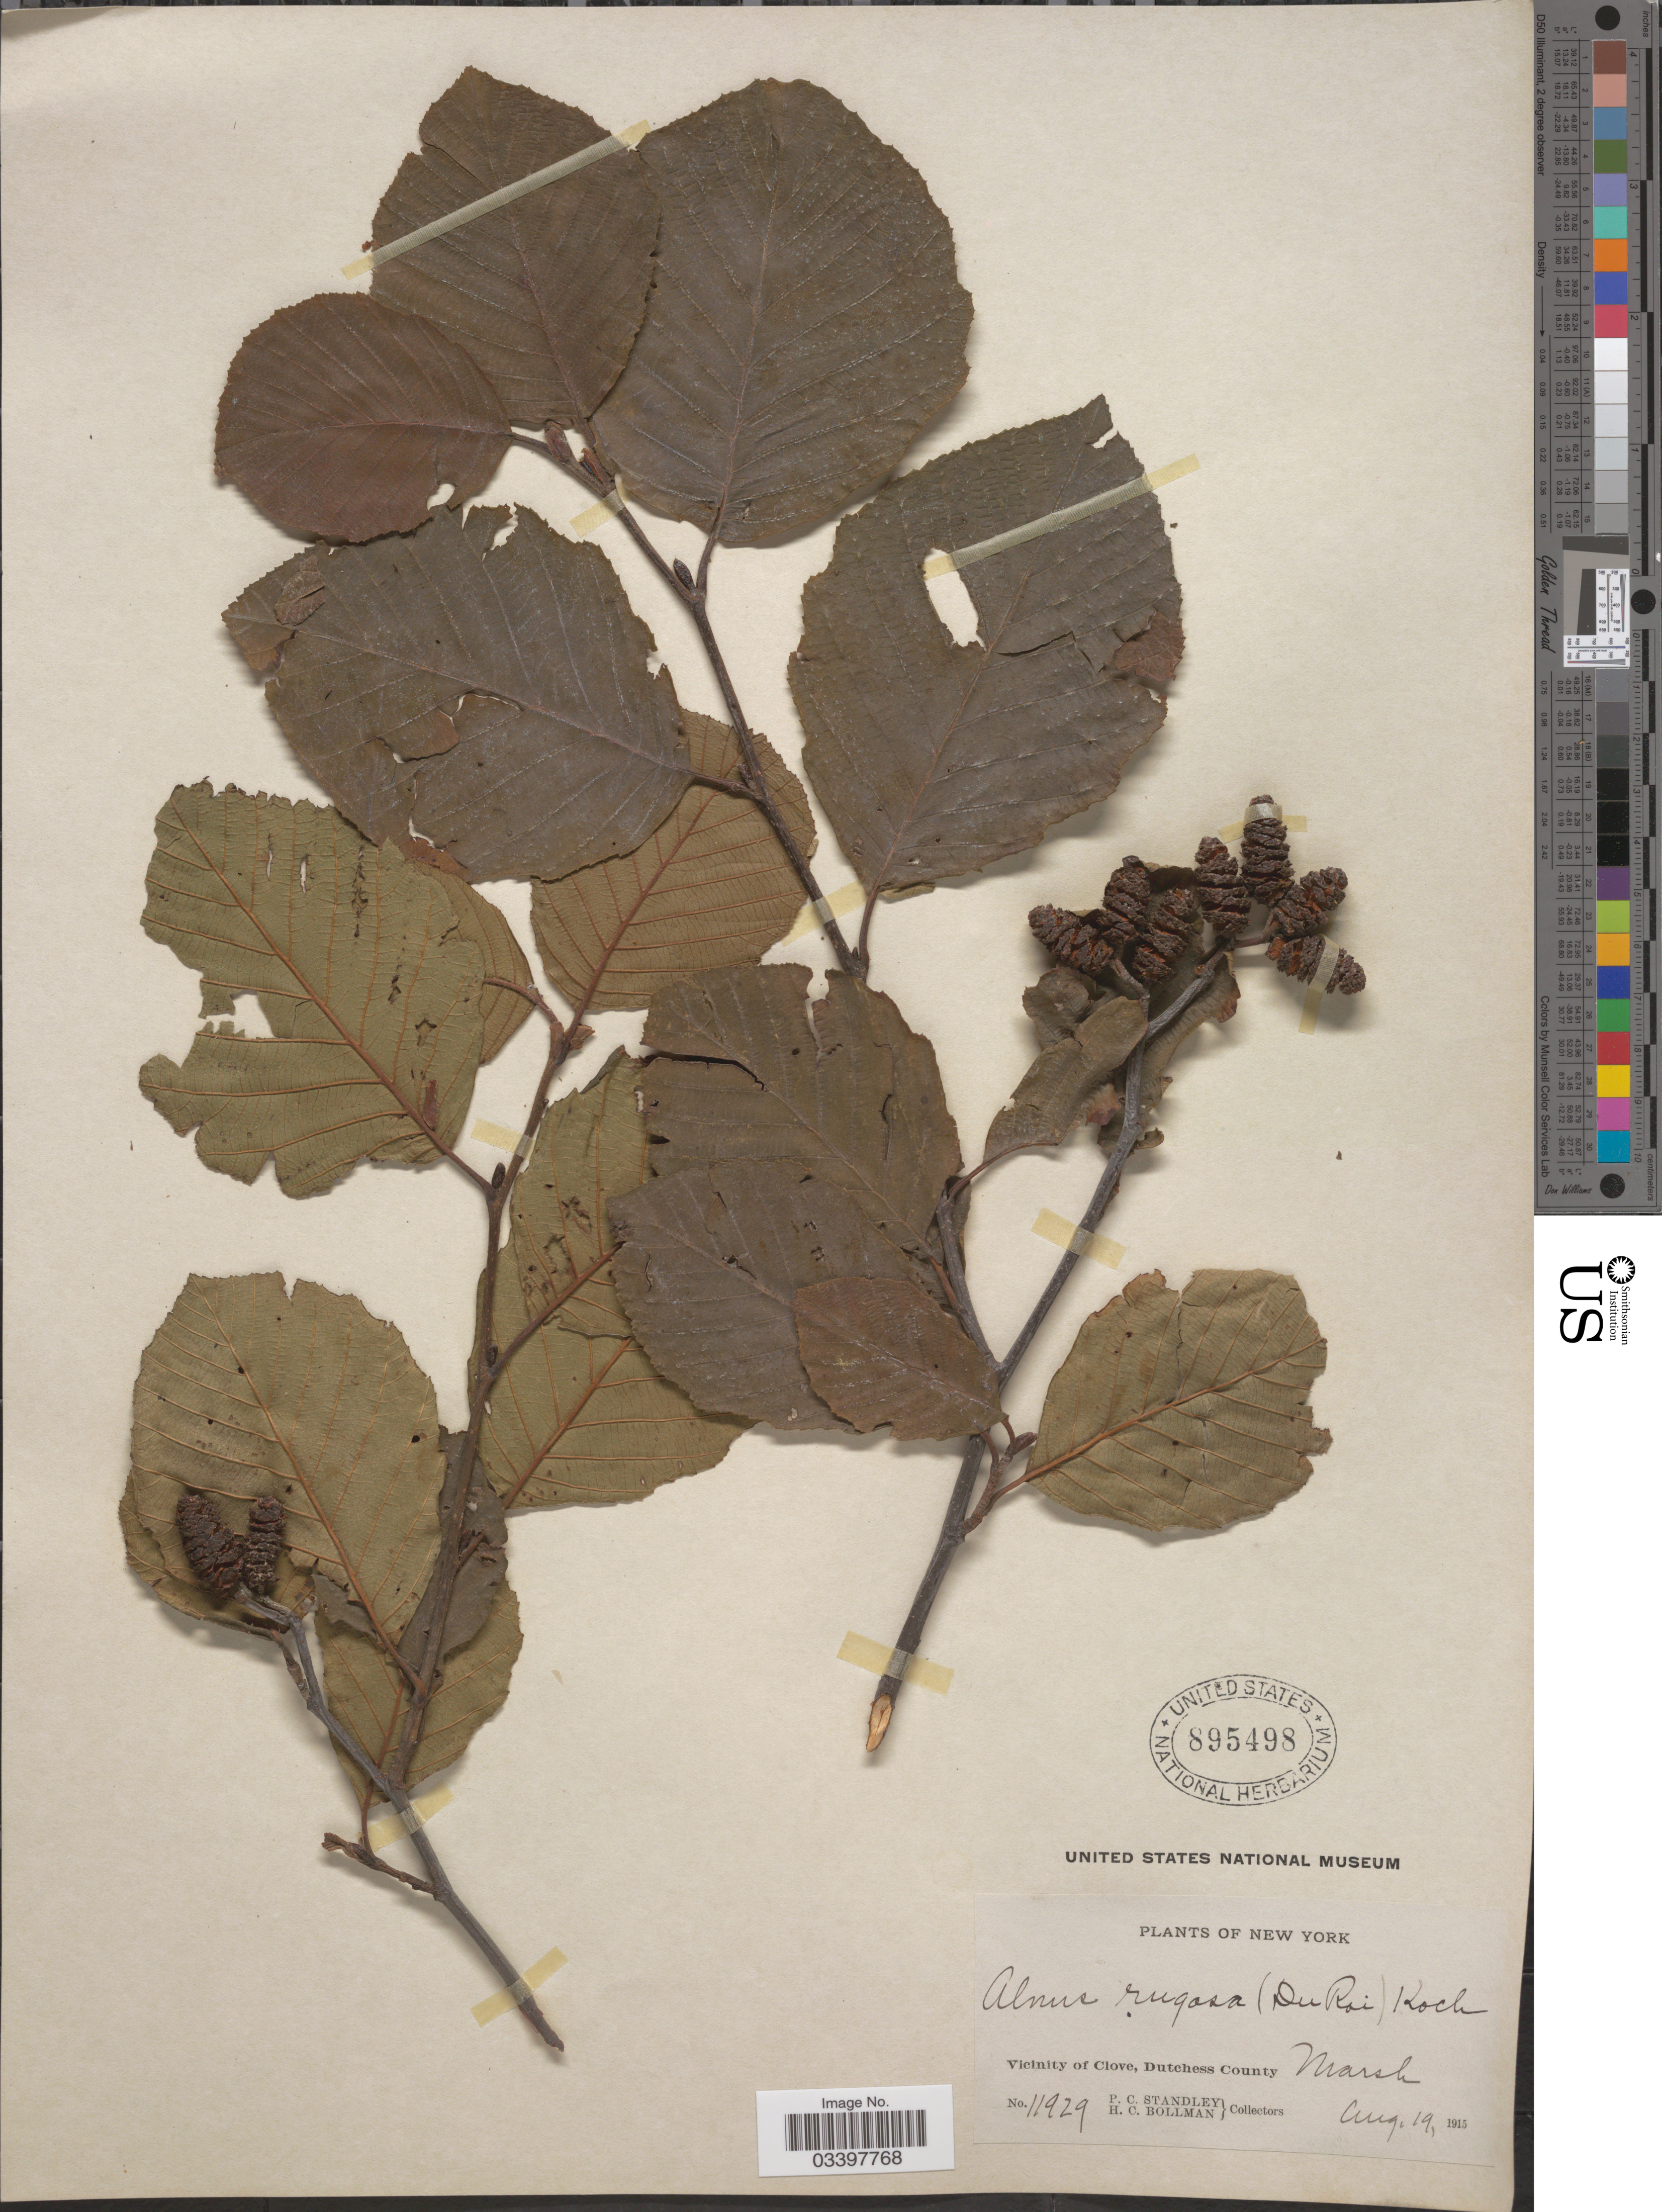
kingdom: Plantae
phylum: Tracheophyta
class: Magnoliopsida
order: Fagales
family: Betulaceae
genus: Alnus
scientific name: Alnus incana subsp. rugosa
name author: (Du Roi) R.T. Clausen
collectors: P. C. Standley & H. C. Bollman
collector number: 11929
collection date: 1915-08-19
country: United States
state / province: New York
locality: Vicinity of Clove, Dutchess County.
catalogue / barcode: US 895498